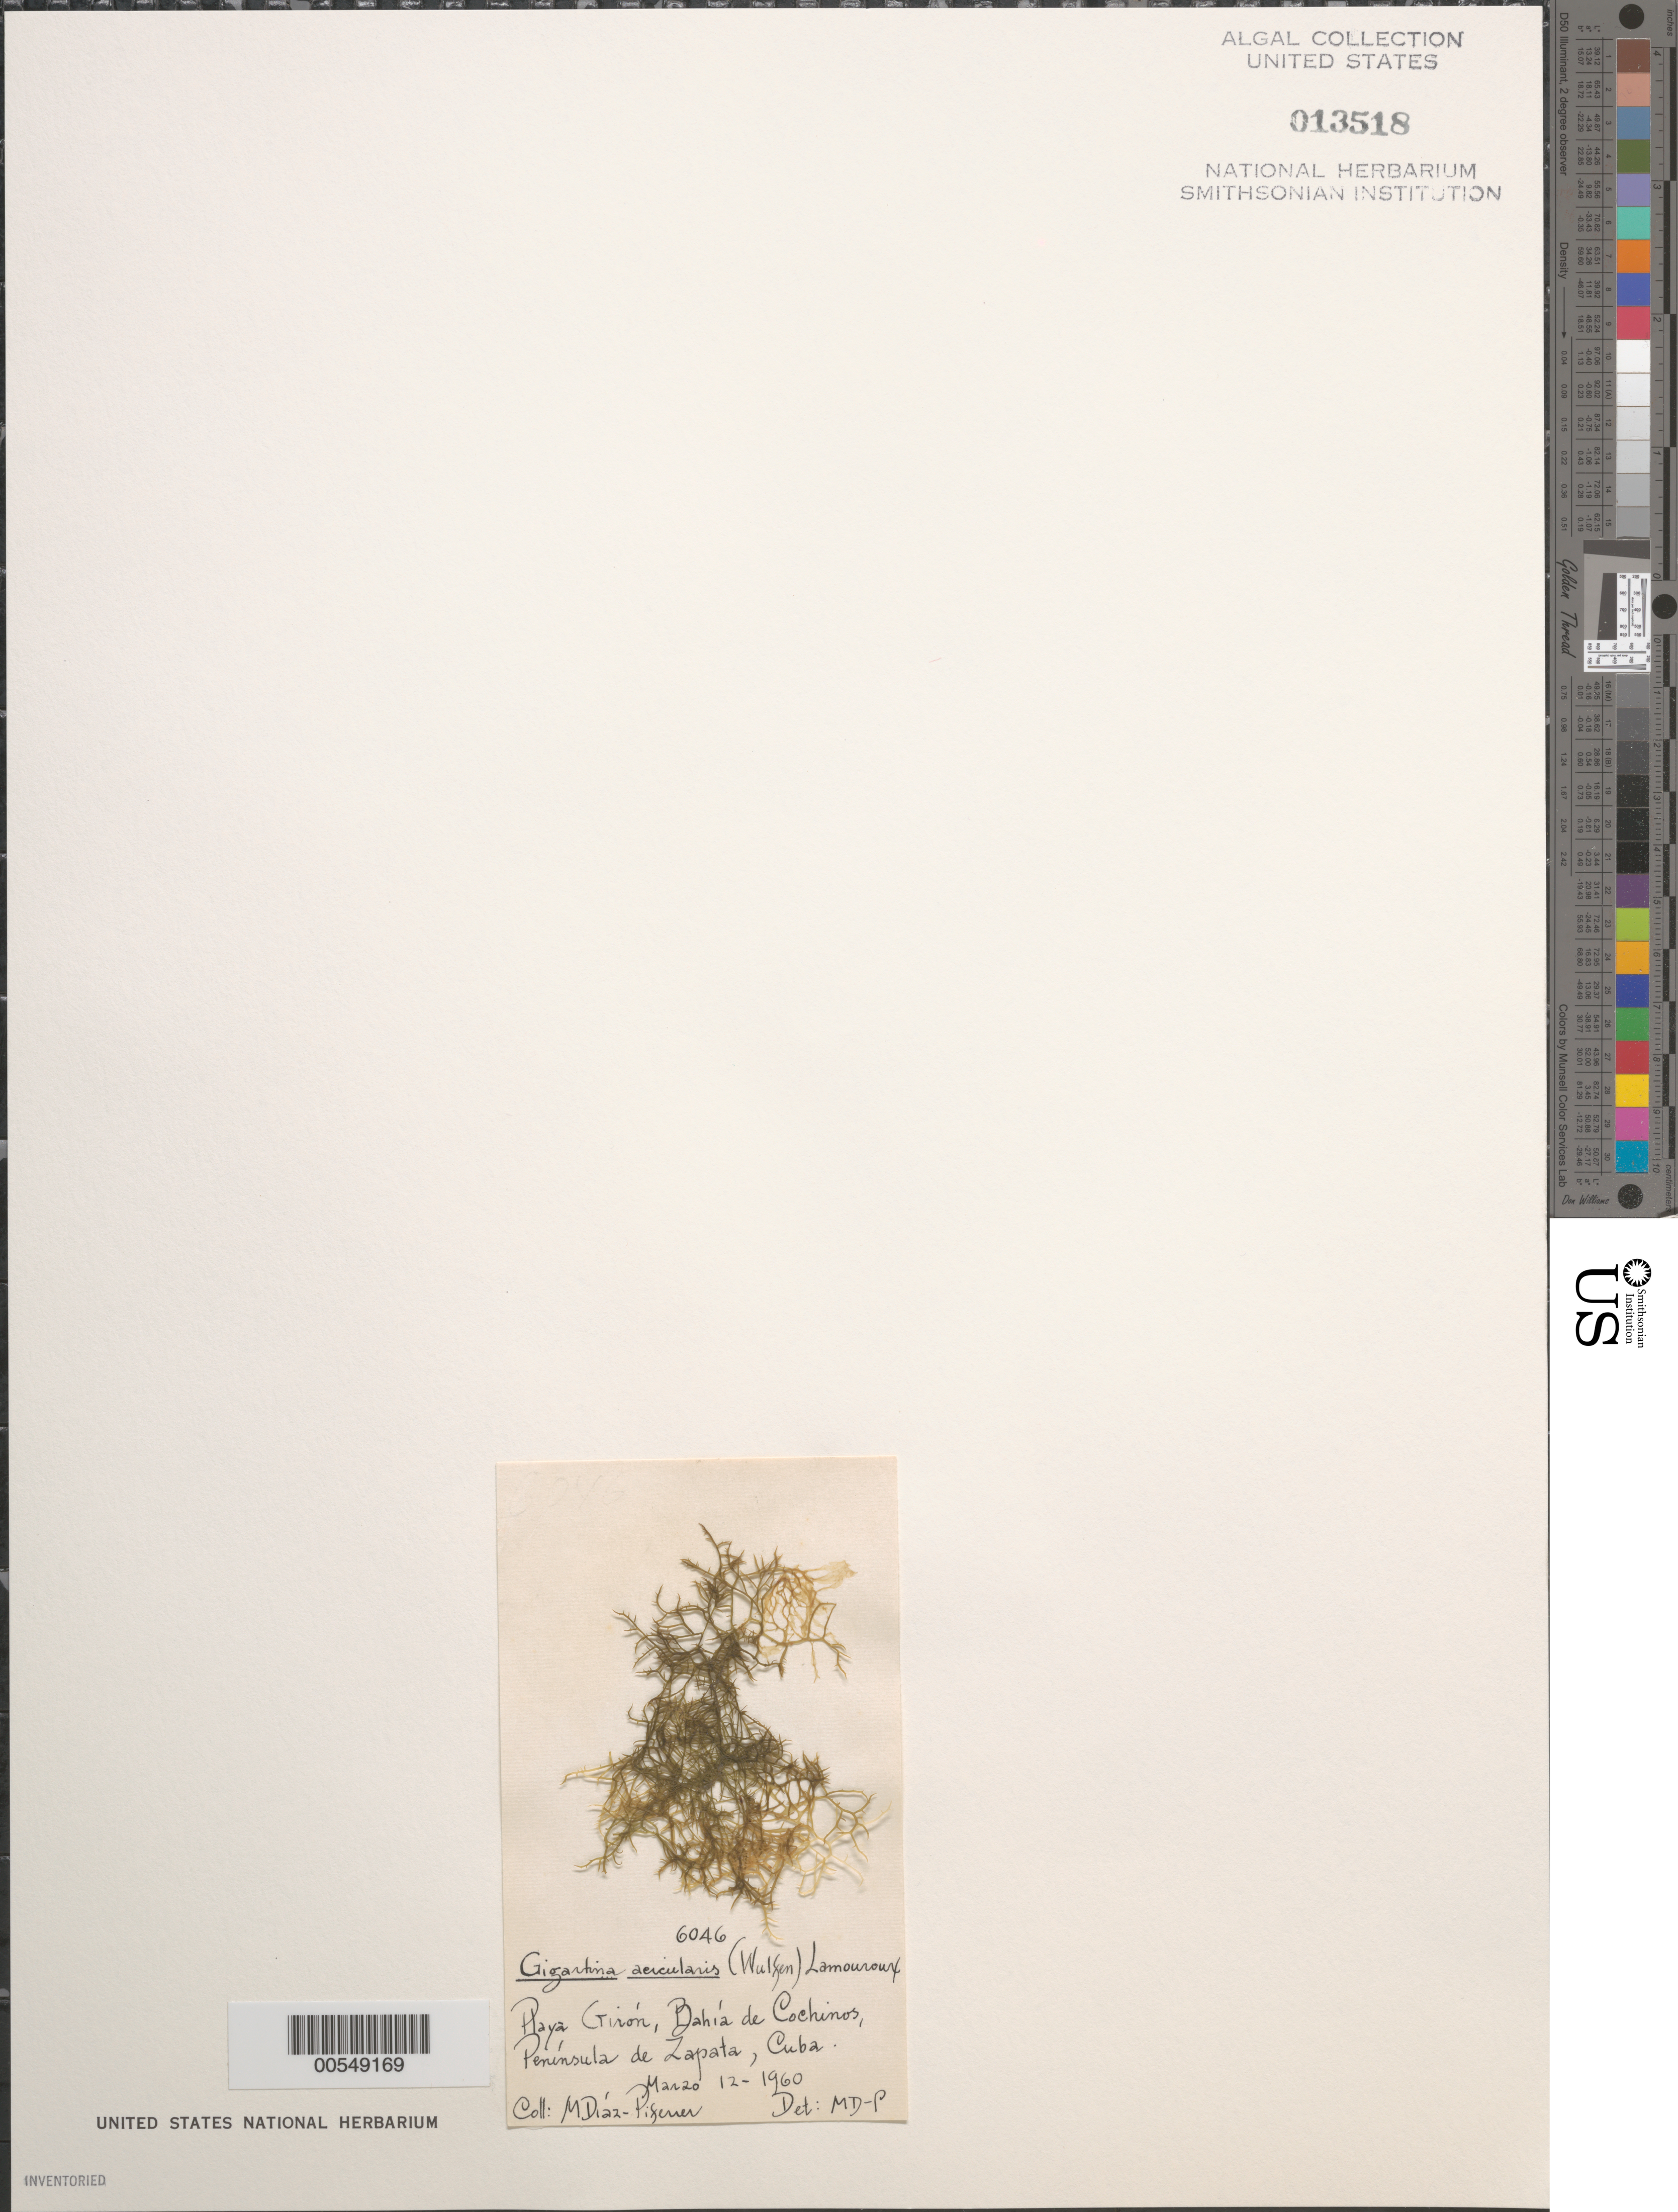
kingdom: Plantae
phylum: Rhodophyta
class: Florideophyceae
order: Gigartinales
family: Gigartinaceae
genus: Chondracanthus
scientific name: Chondracanthus acicularis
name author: (Roth) Fredericq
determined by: Algae name updating Project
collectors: M. Diaz-Piferrer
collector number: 6046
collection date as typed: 12 Mar 1960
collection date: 1960-03-12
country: Cuba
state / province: Las Villas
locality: Playa giron, bahia de cochinos, peninsula de zapata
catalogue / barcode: US 13518